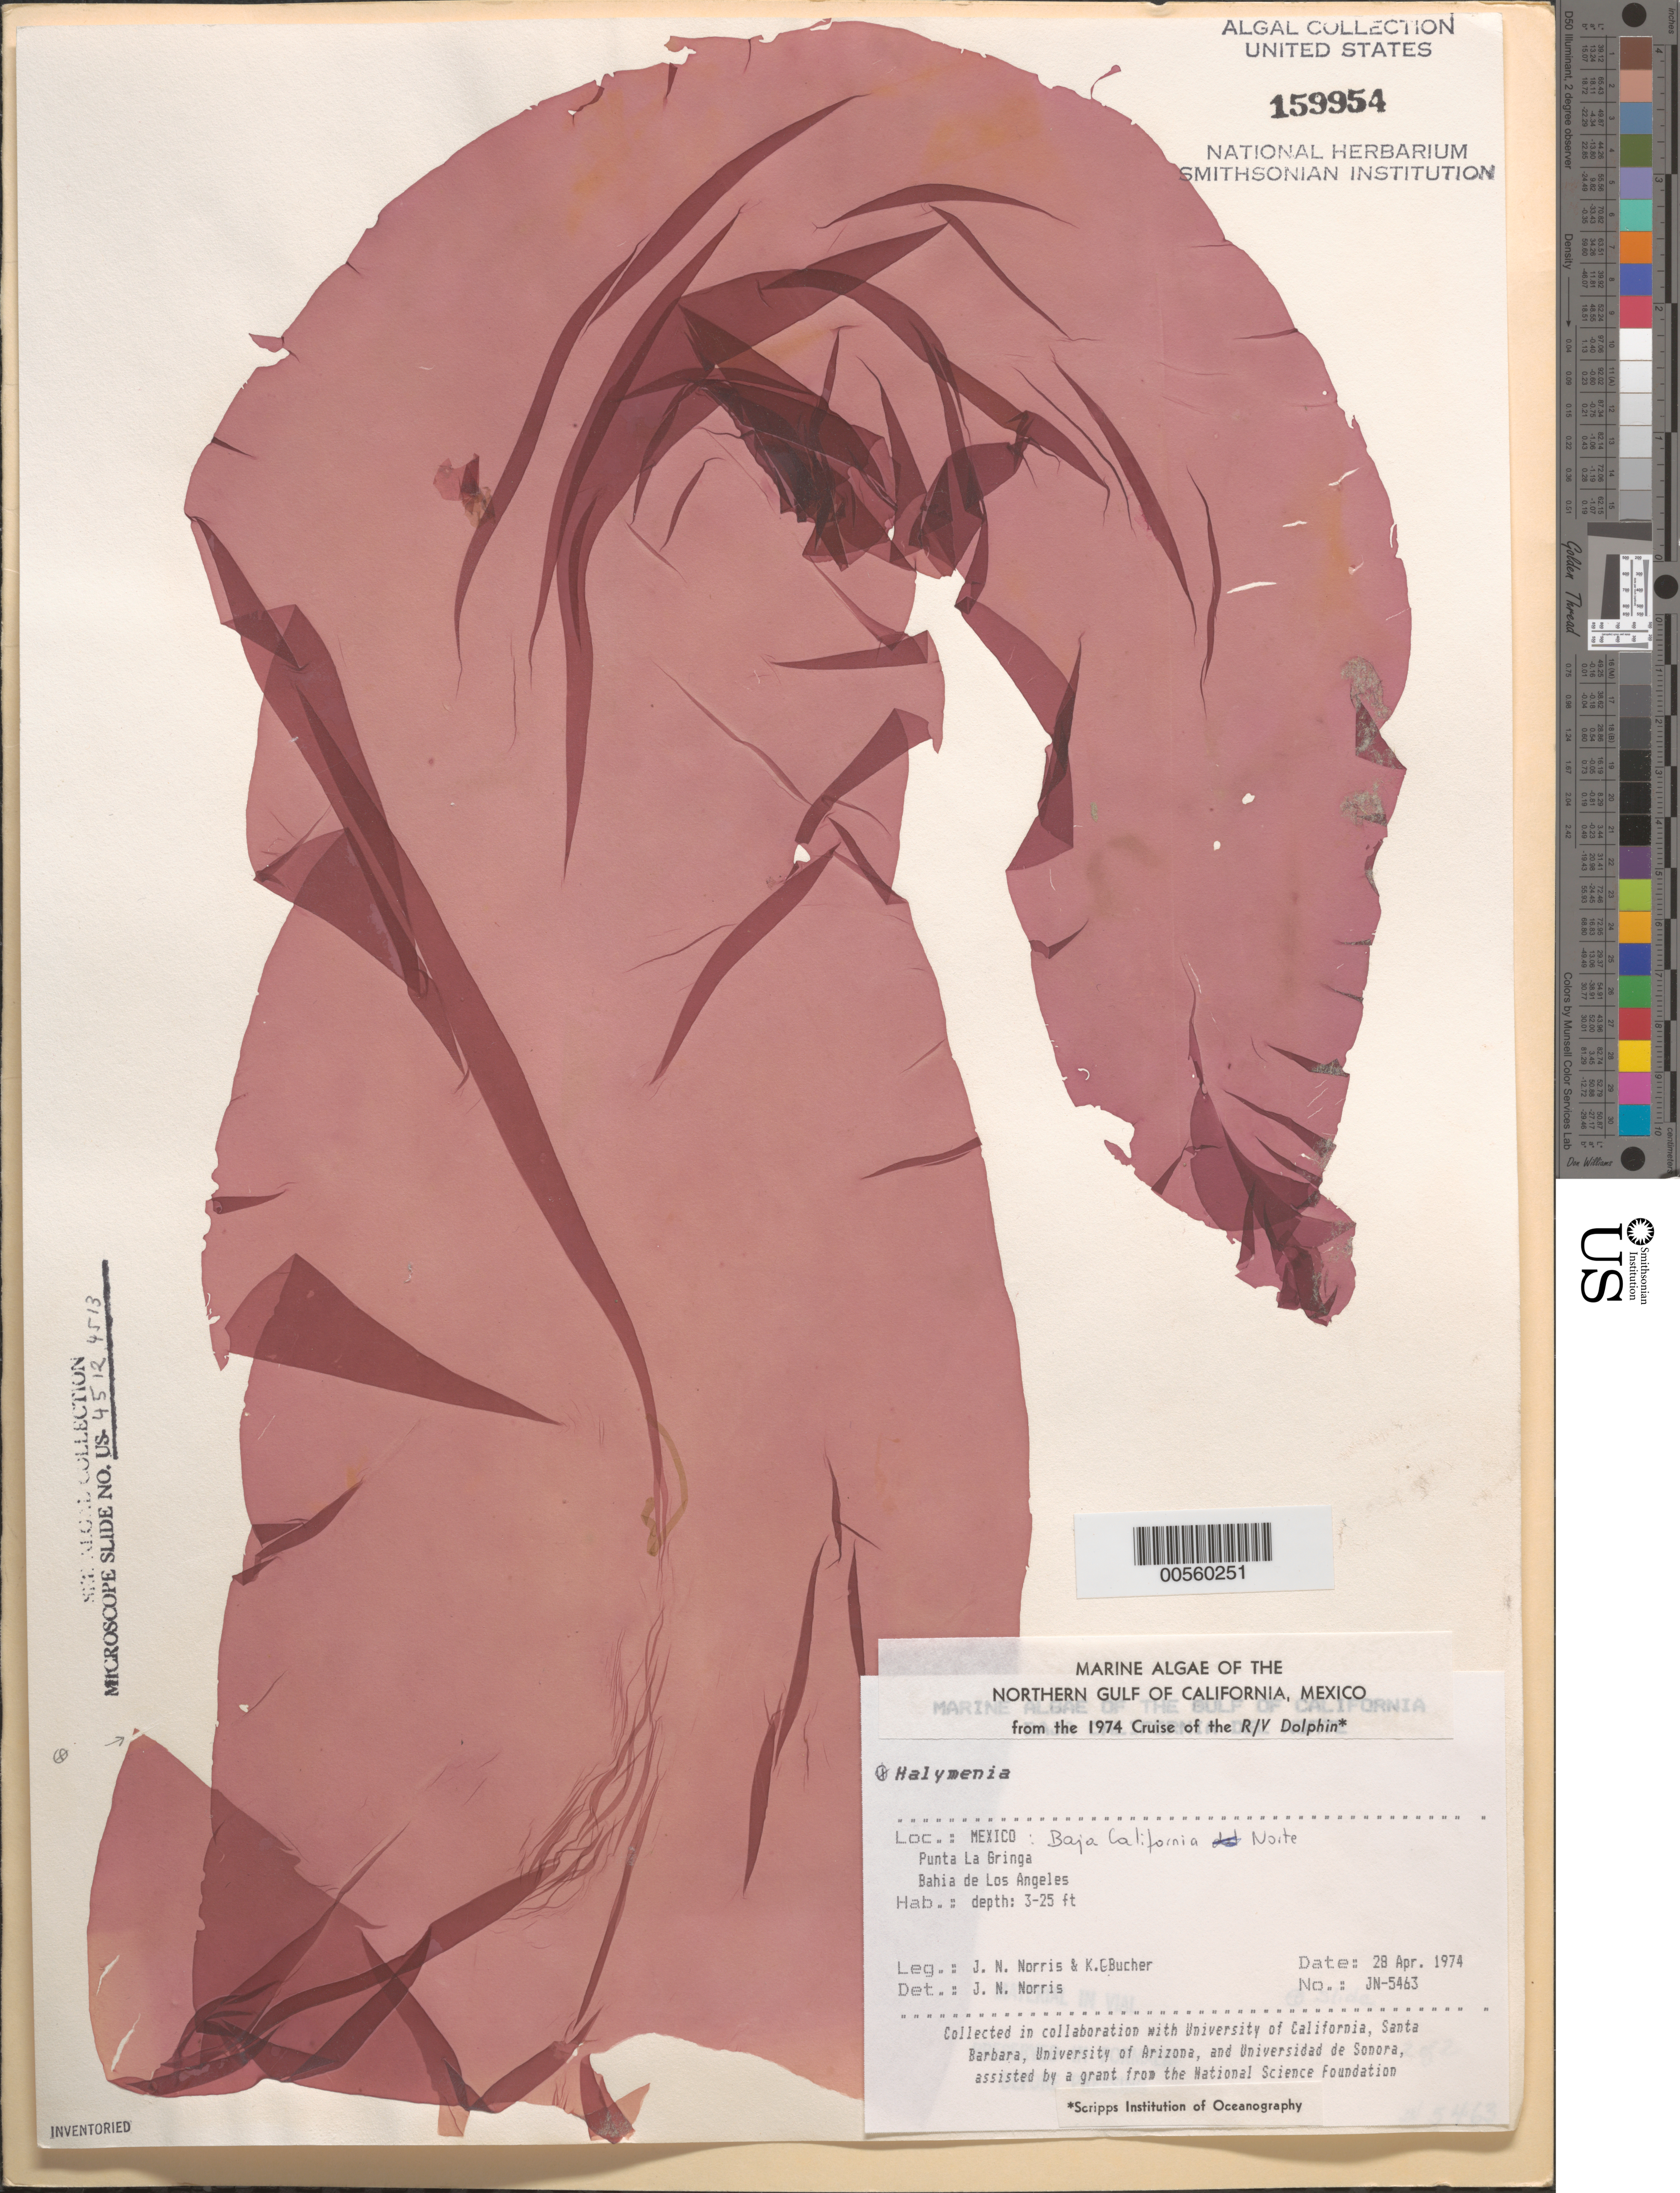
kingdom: Plantae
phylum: Rhodophyta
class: Florideophyceae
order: Halymeniales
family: Halymeniaceae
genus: Halymenia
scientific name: Halymenia sp.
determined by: Norris, James N.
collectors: J. N. Norris & K. E. Bucher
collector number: JN-5463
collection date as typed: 28 Apr 1974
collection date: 1974-04-28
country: Mexico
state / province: Baja California Norte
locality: Punta La Gringa, Bahia de los Angeles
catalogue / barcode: US 159954